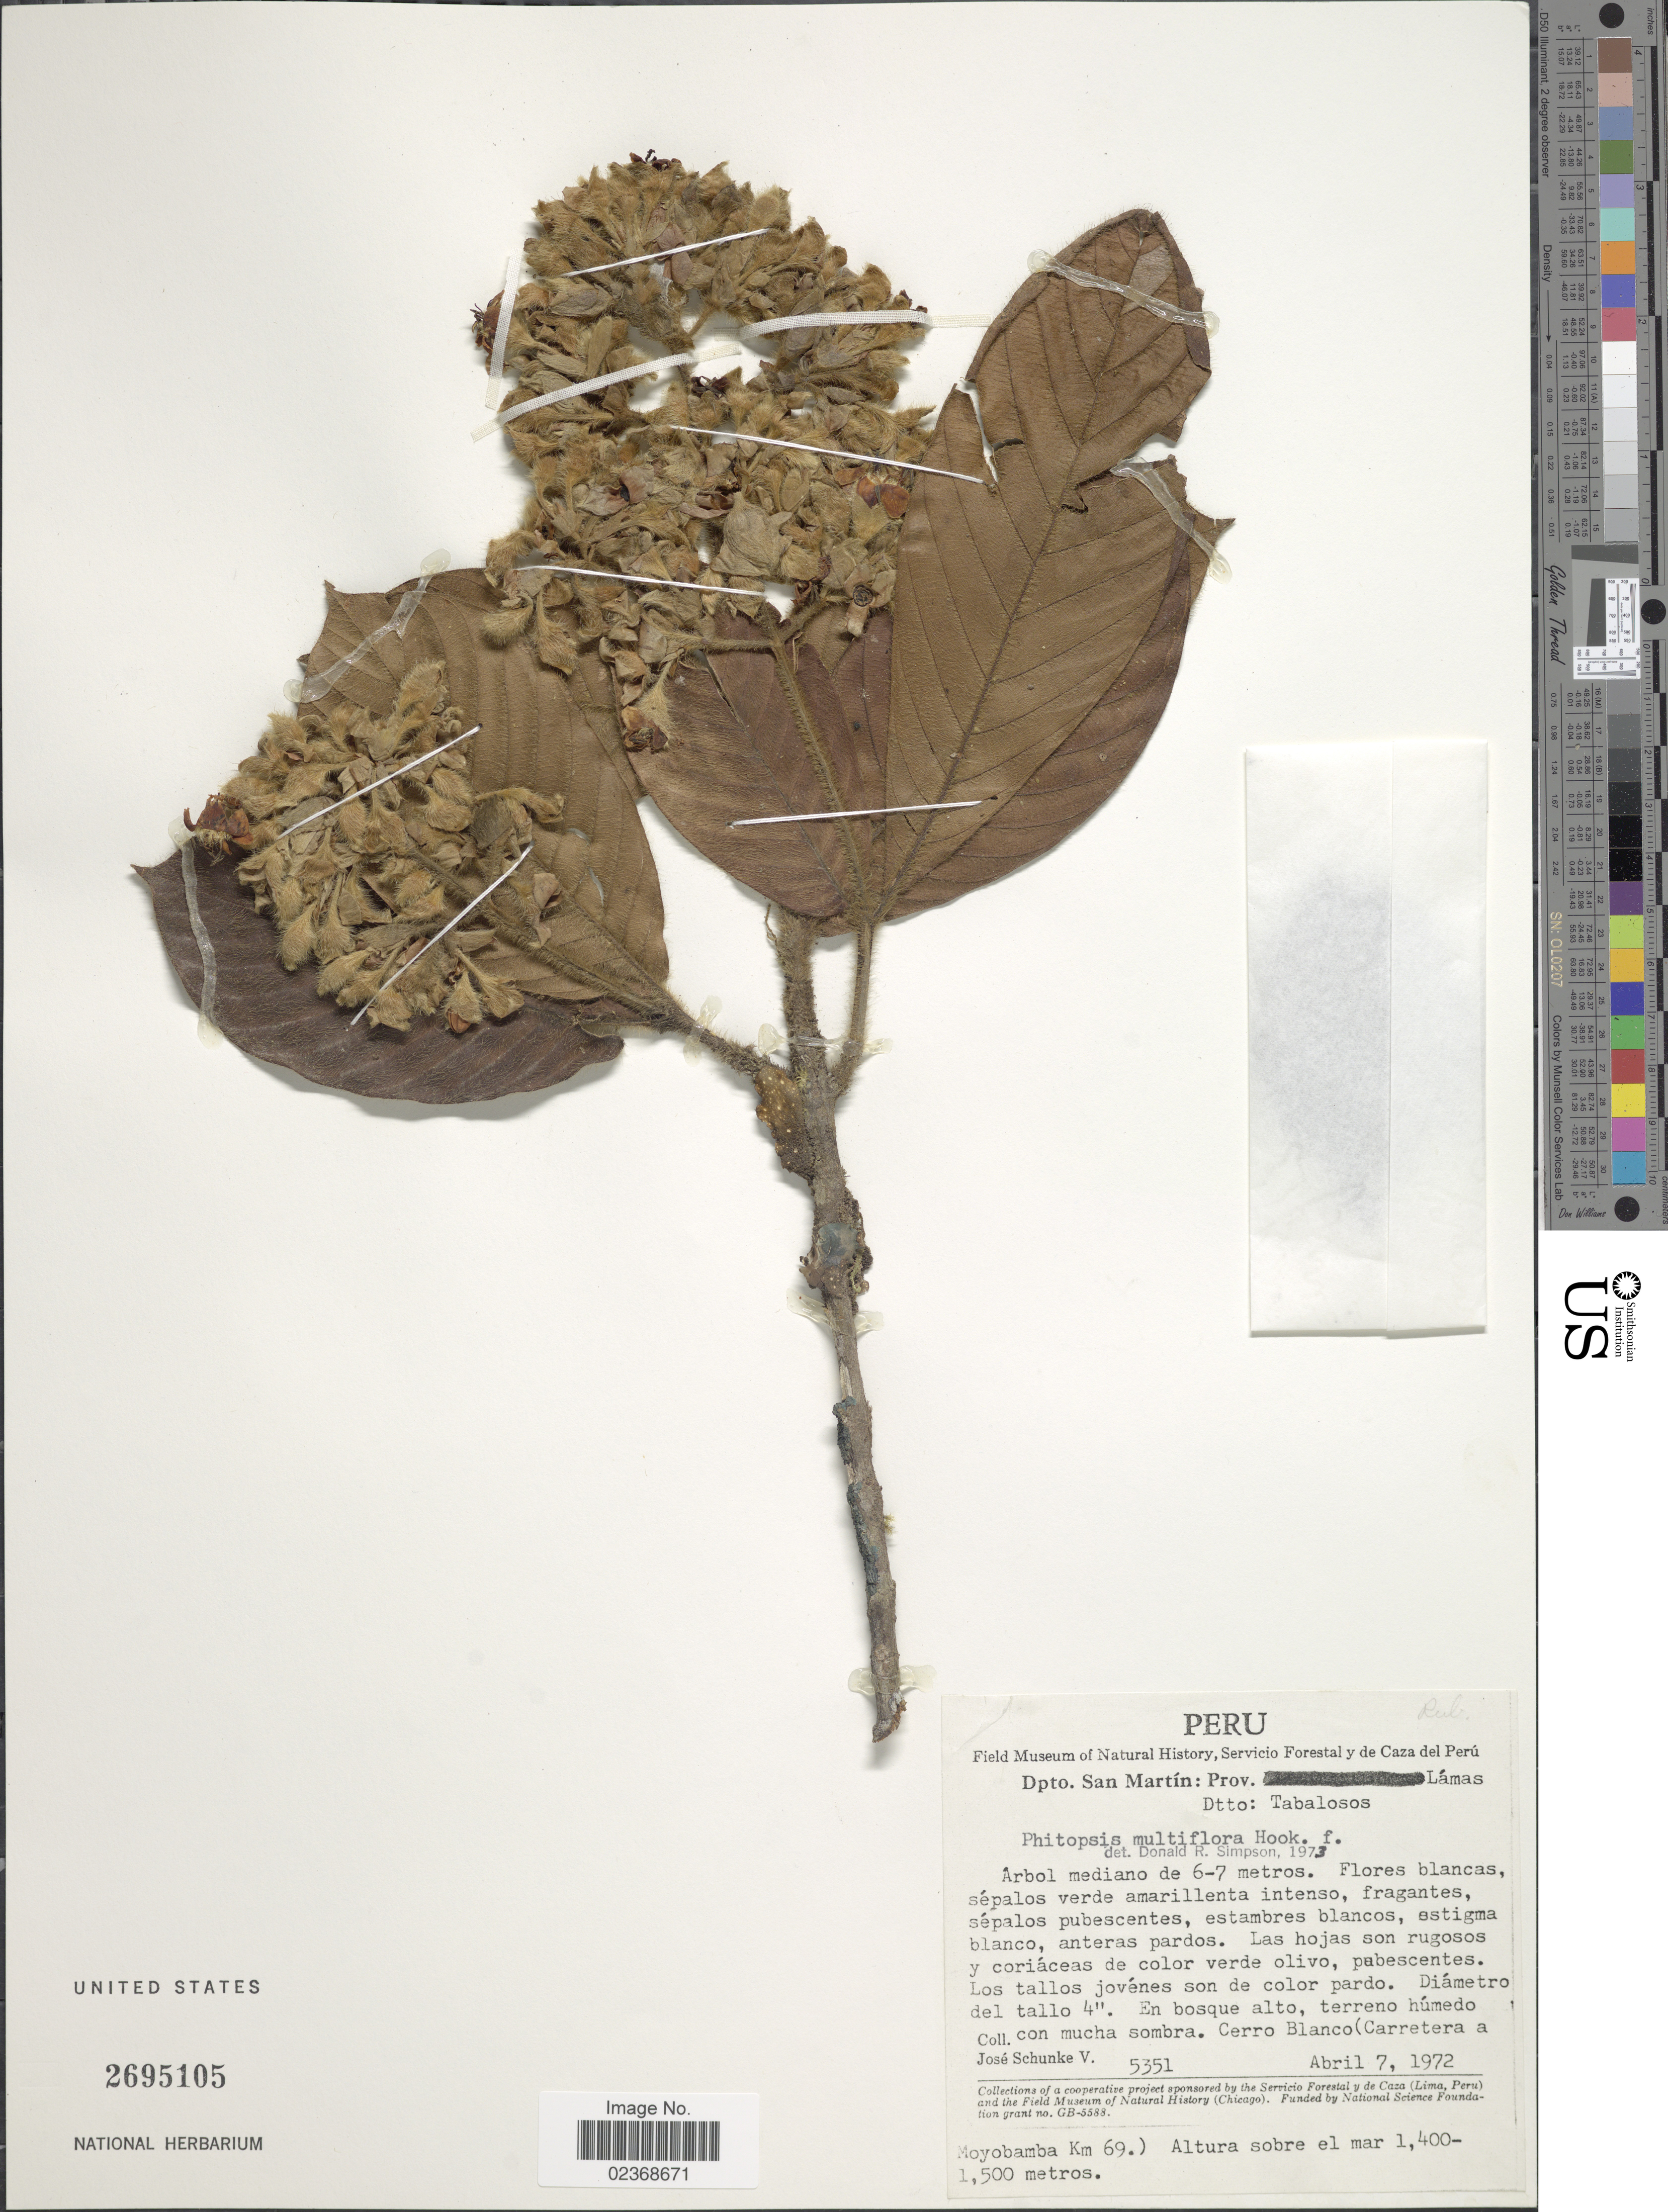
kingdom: Plantae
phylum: Tracheophyta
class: Magnoliopsida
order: Gentianales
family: Rubiaceae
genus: Schizocalyx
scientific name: Schizocalyx multiflorus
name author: (Hook. f.) Kainul. & B. Bremer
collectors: J. Schunke Vigo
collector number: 5351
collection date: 1972-04-07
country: Peru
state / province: San Martín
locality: Prov. Lamas, Dtto. Tabalosos, En bosque alto, terreno humedo con mucha sombra. Cerro Blanco (Carretera a Moyobamba km 69)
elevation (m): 1400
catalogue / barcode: US 2695105